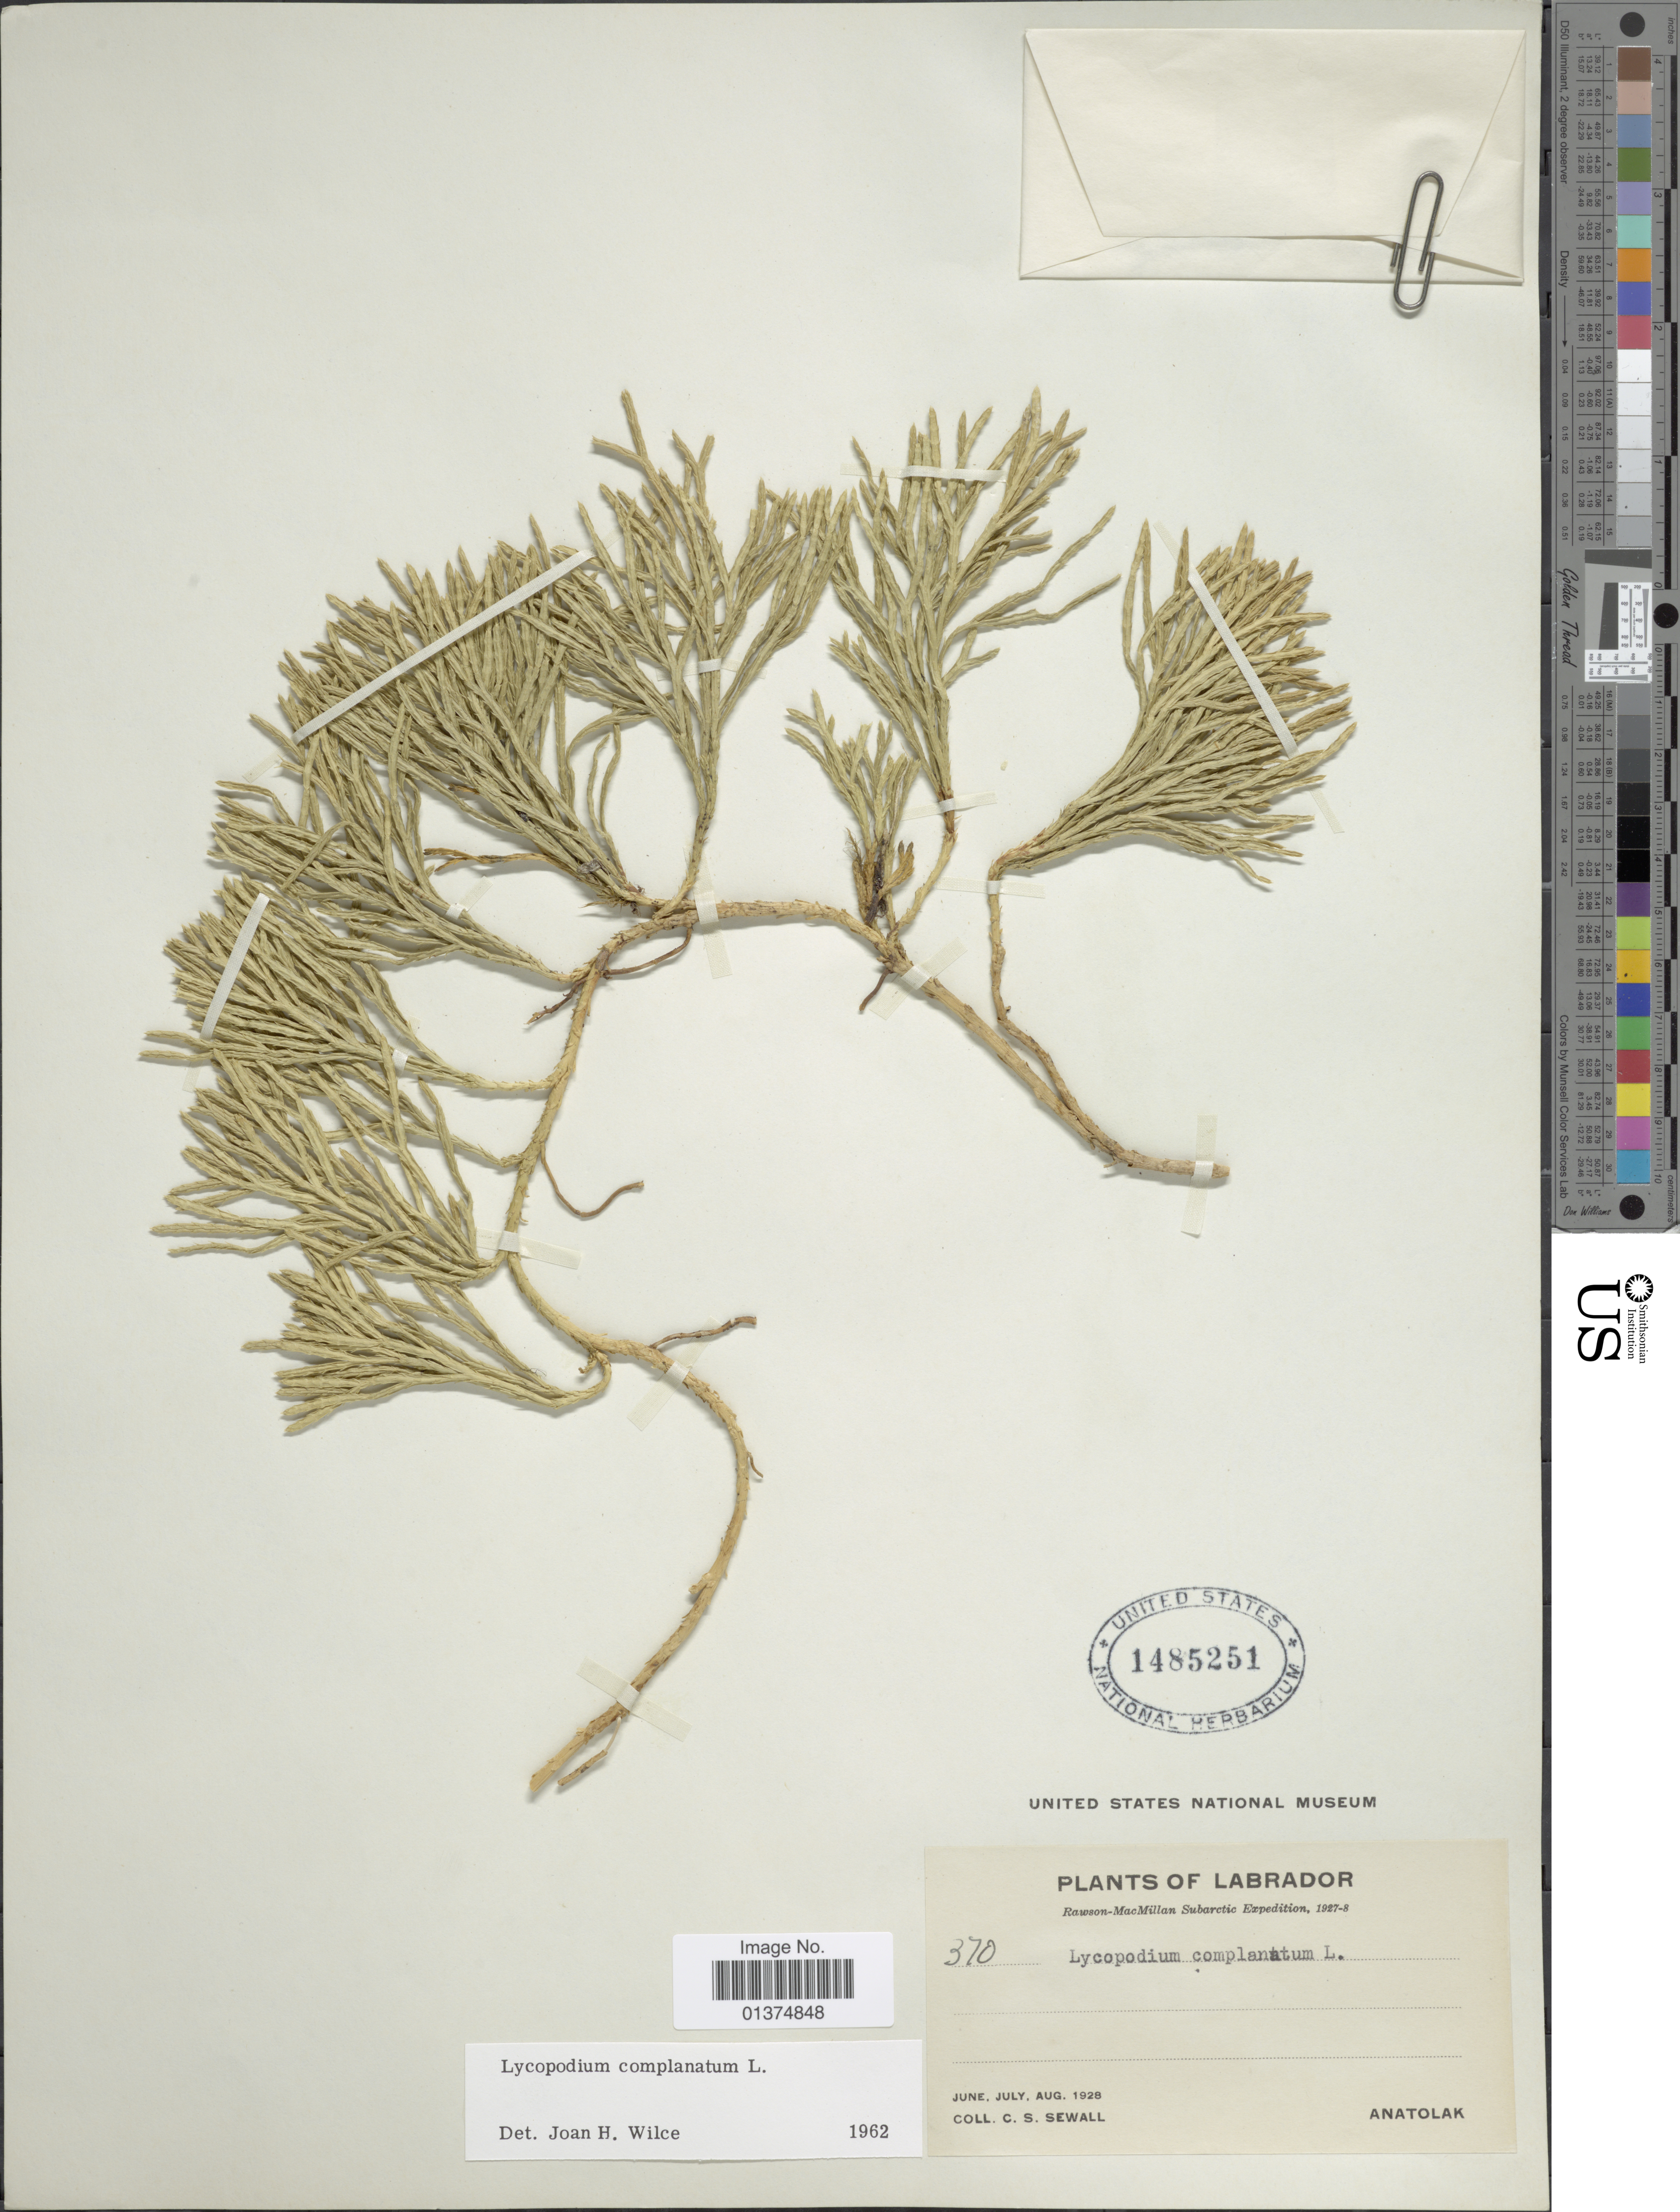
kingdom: Plantae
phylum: Tracheophyta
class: Lycopodiopsida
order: Lycopodiales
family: Lycopodiaceae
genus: Diphasiastrum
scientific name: Diphasiastrum complanatum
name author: (L.) Holub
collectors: C. Sewall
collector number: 370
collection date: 1928-06/1928-08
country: Canada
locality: Labrador, Anatolak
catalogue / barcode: US 1485251